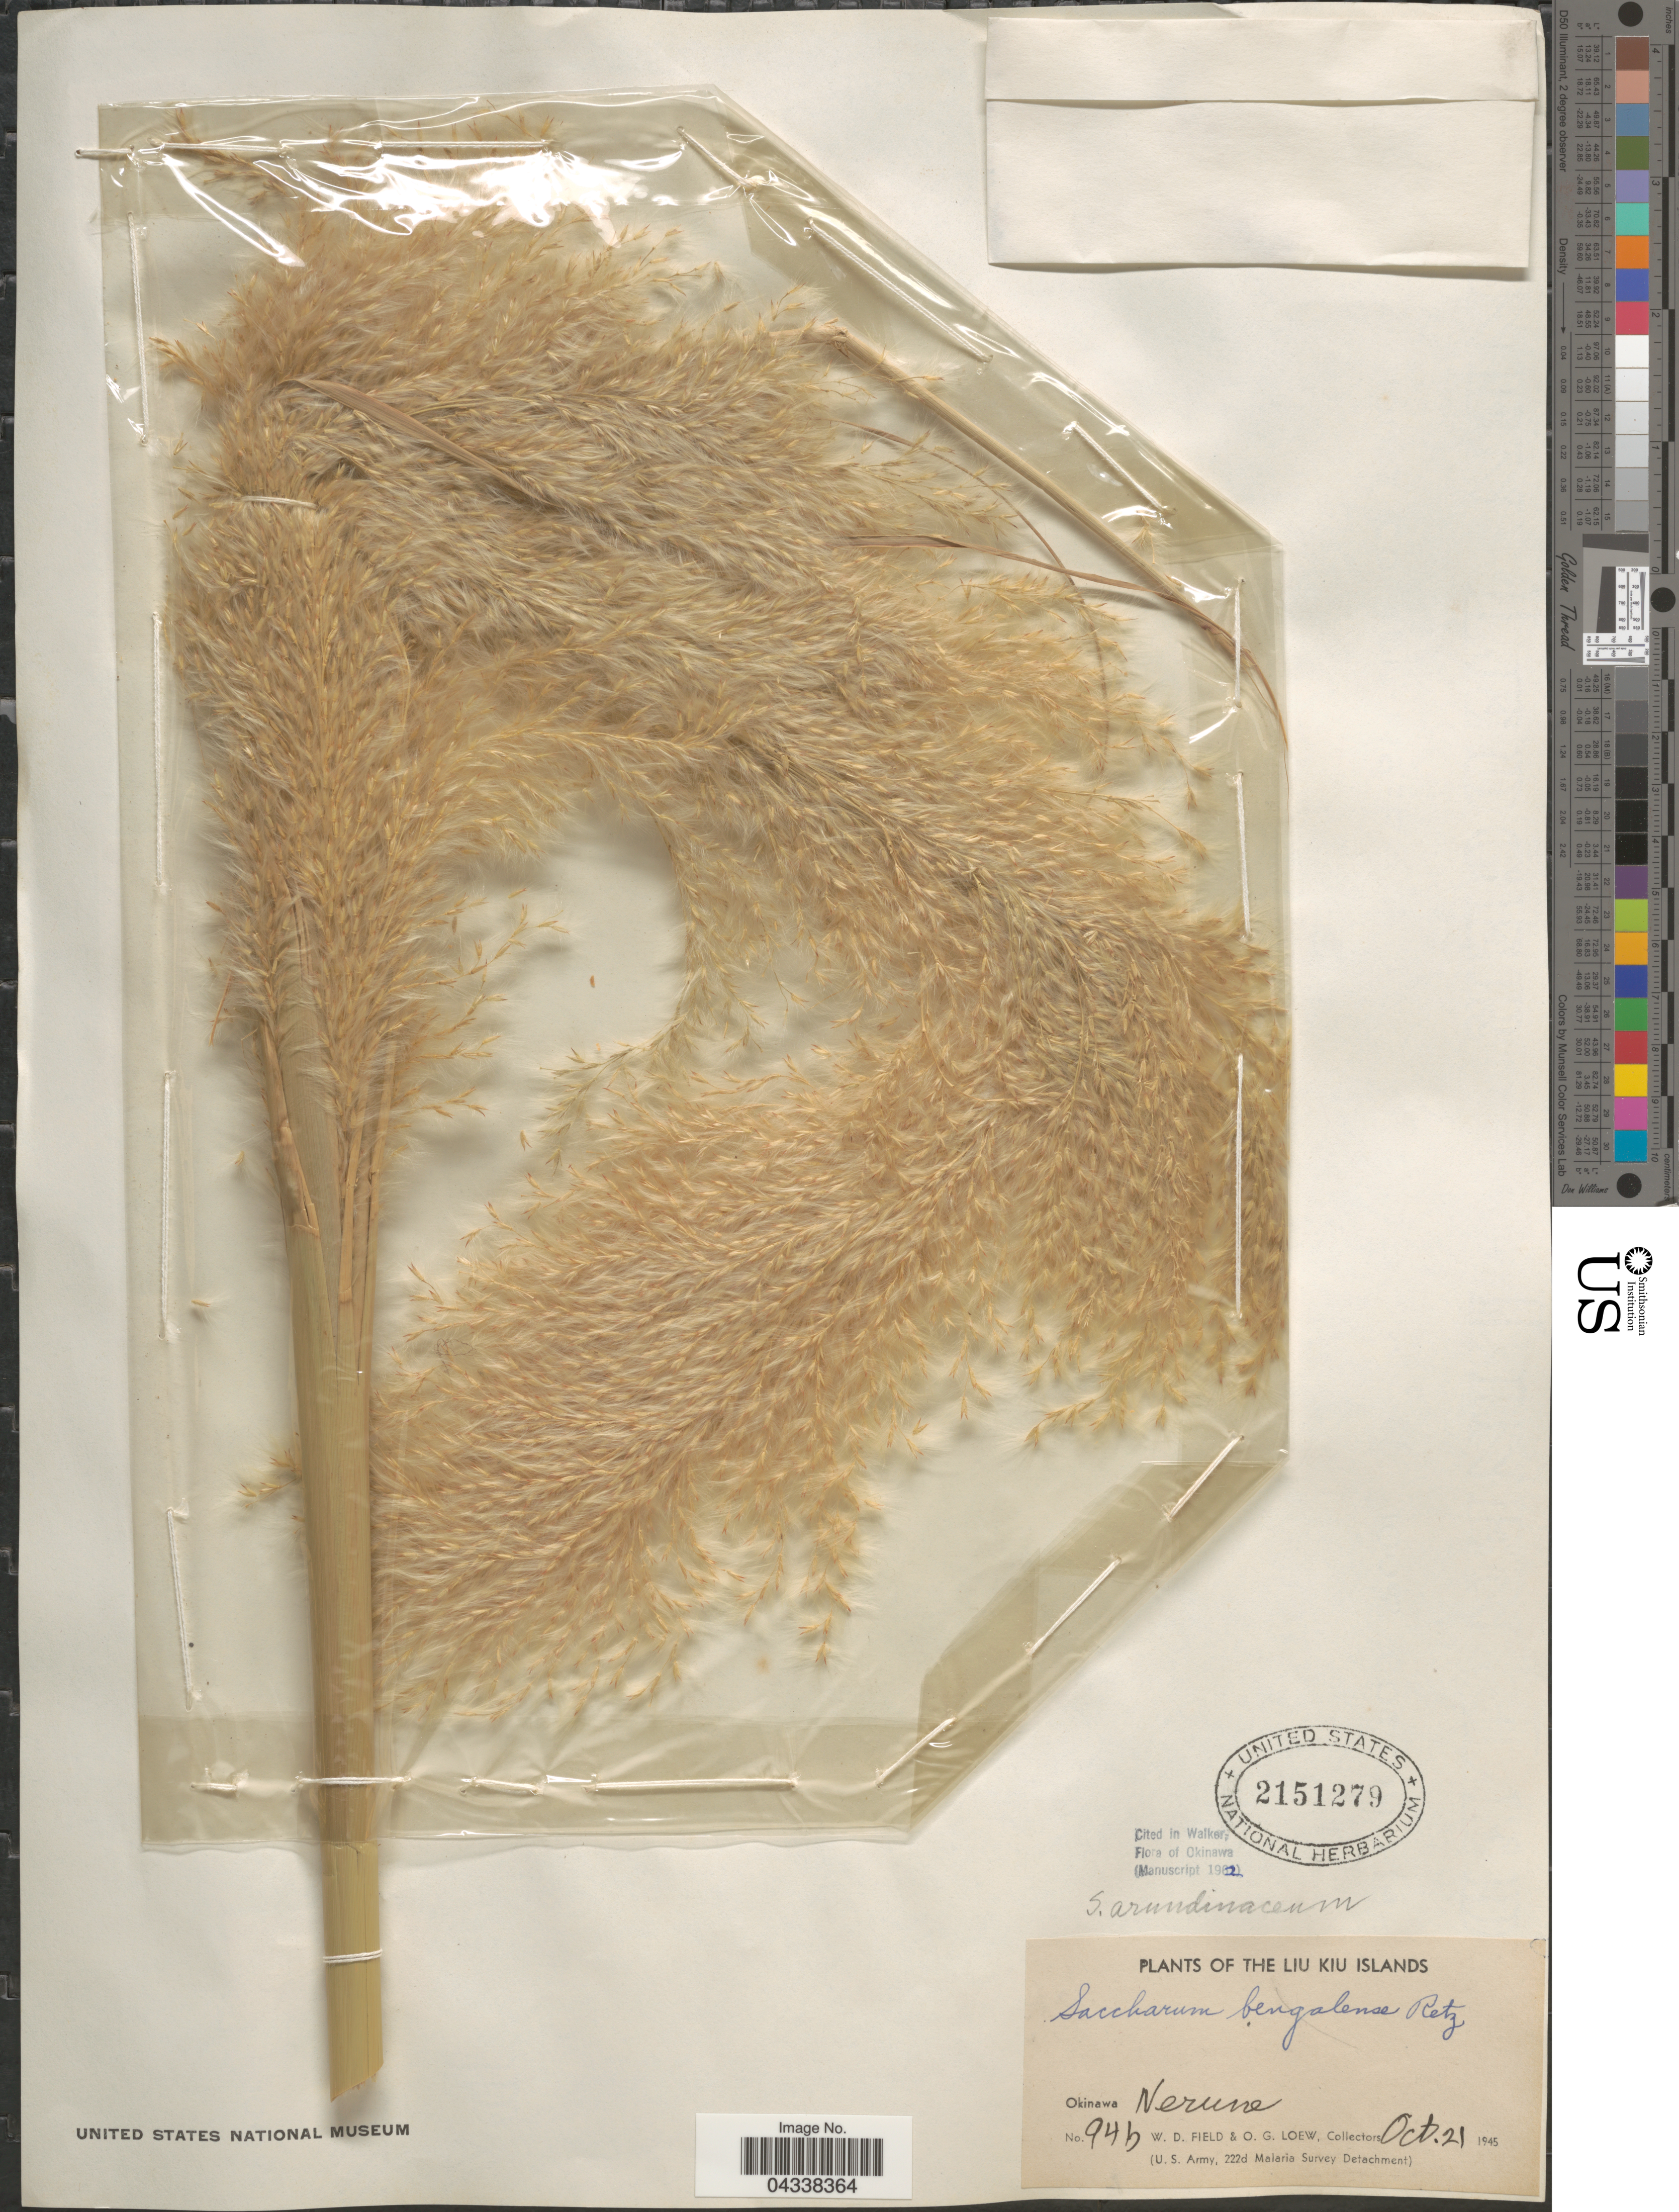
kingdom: Plantae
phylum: Tracheophyta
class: Liliopsida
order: Poales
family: Poaceae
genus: Tripidium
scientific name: Tripidium arundinaceum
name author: (Retz.) Welker et al.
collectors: W. D. Field & O. G. Loew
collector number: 94b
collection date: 1945-10-21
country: Japan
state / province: Okinawa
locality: The Liu Kiu Islands. Okinawa. Nerune. (U. S. Army, 222d Malaria Survey Detachment).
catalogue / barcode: US 2151279